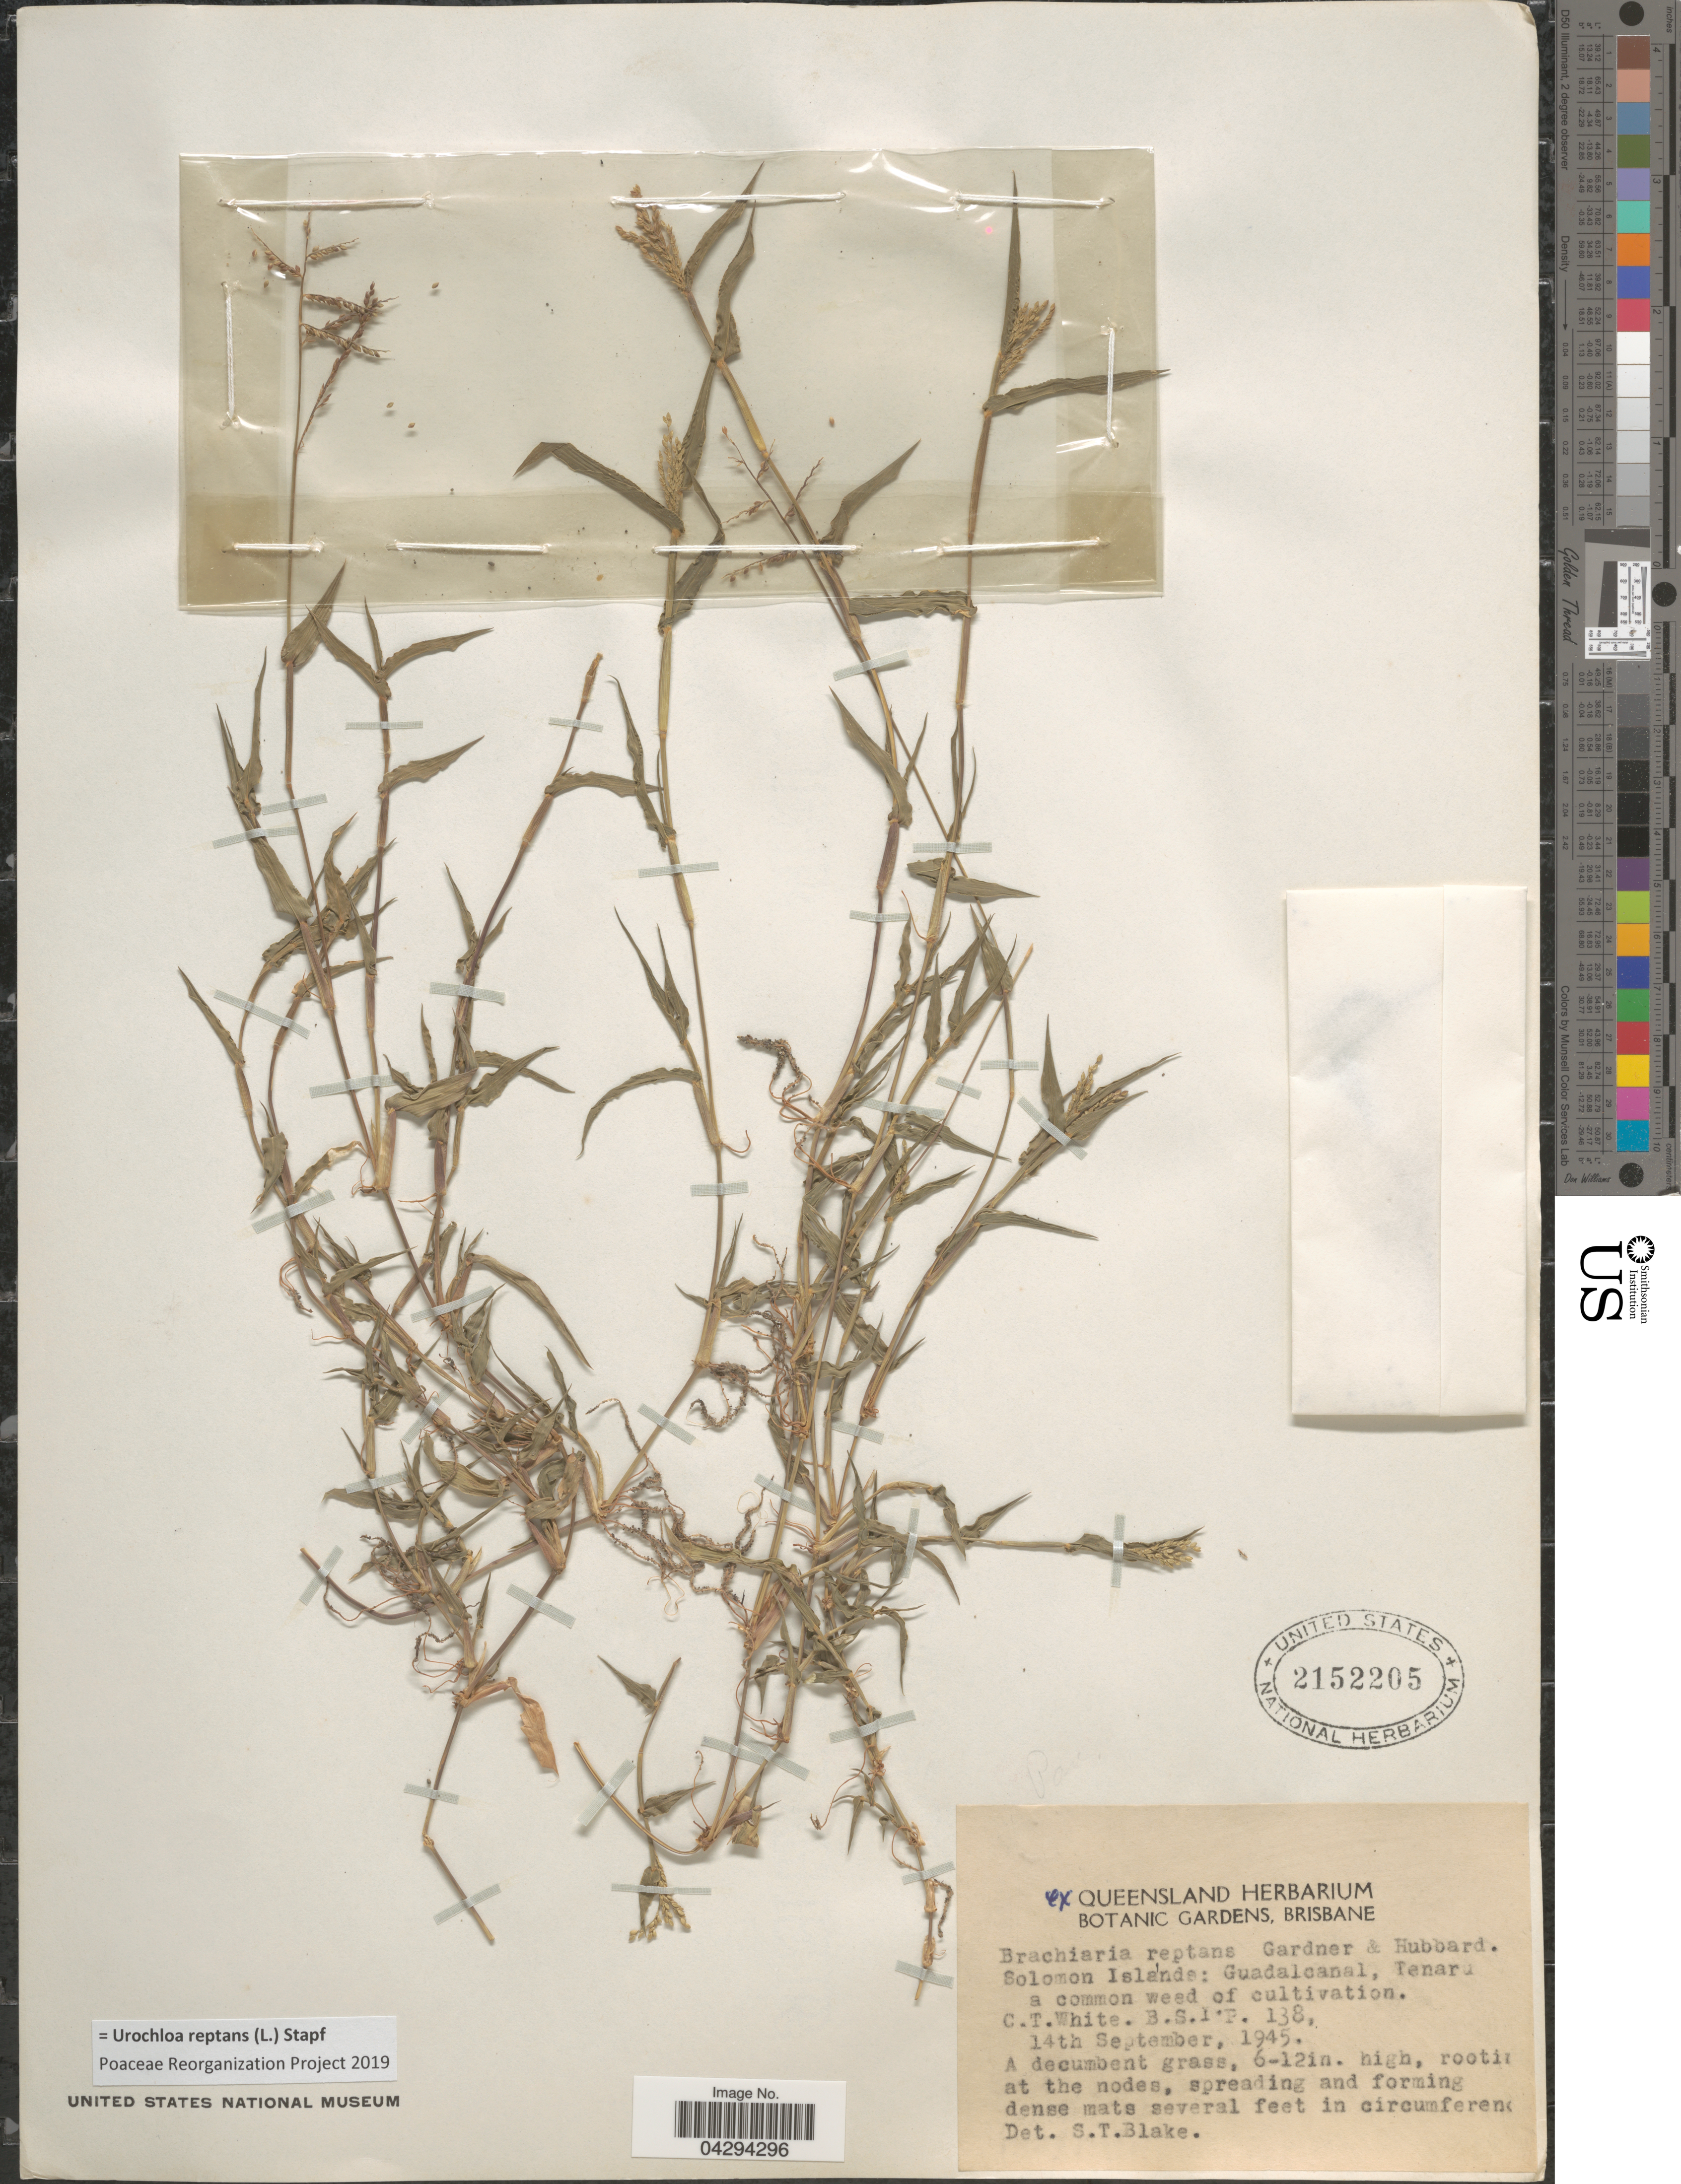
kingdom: Plantae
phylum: Tracheophyta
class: Liliopsida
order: Poales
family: Poaceae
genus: Urochloa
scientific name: Urochloa reptans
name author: (L.) Stapf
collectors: C. T. White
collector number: B.S.I.P.138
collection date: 1945-09-14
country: Solomon Islands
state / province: Solomon Islands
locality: Guadalcanal, Tenaru a common weed of cultivation.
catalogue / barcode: US 2152205